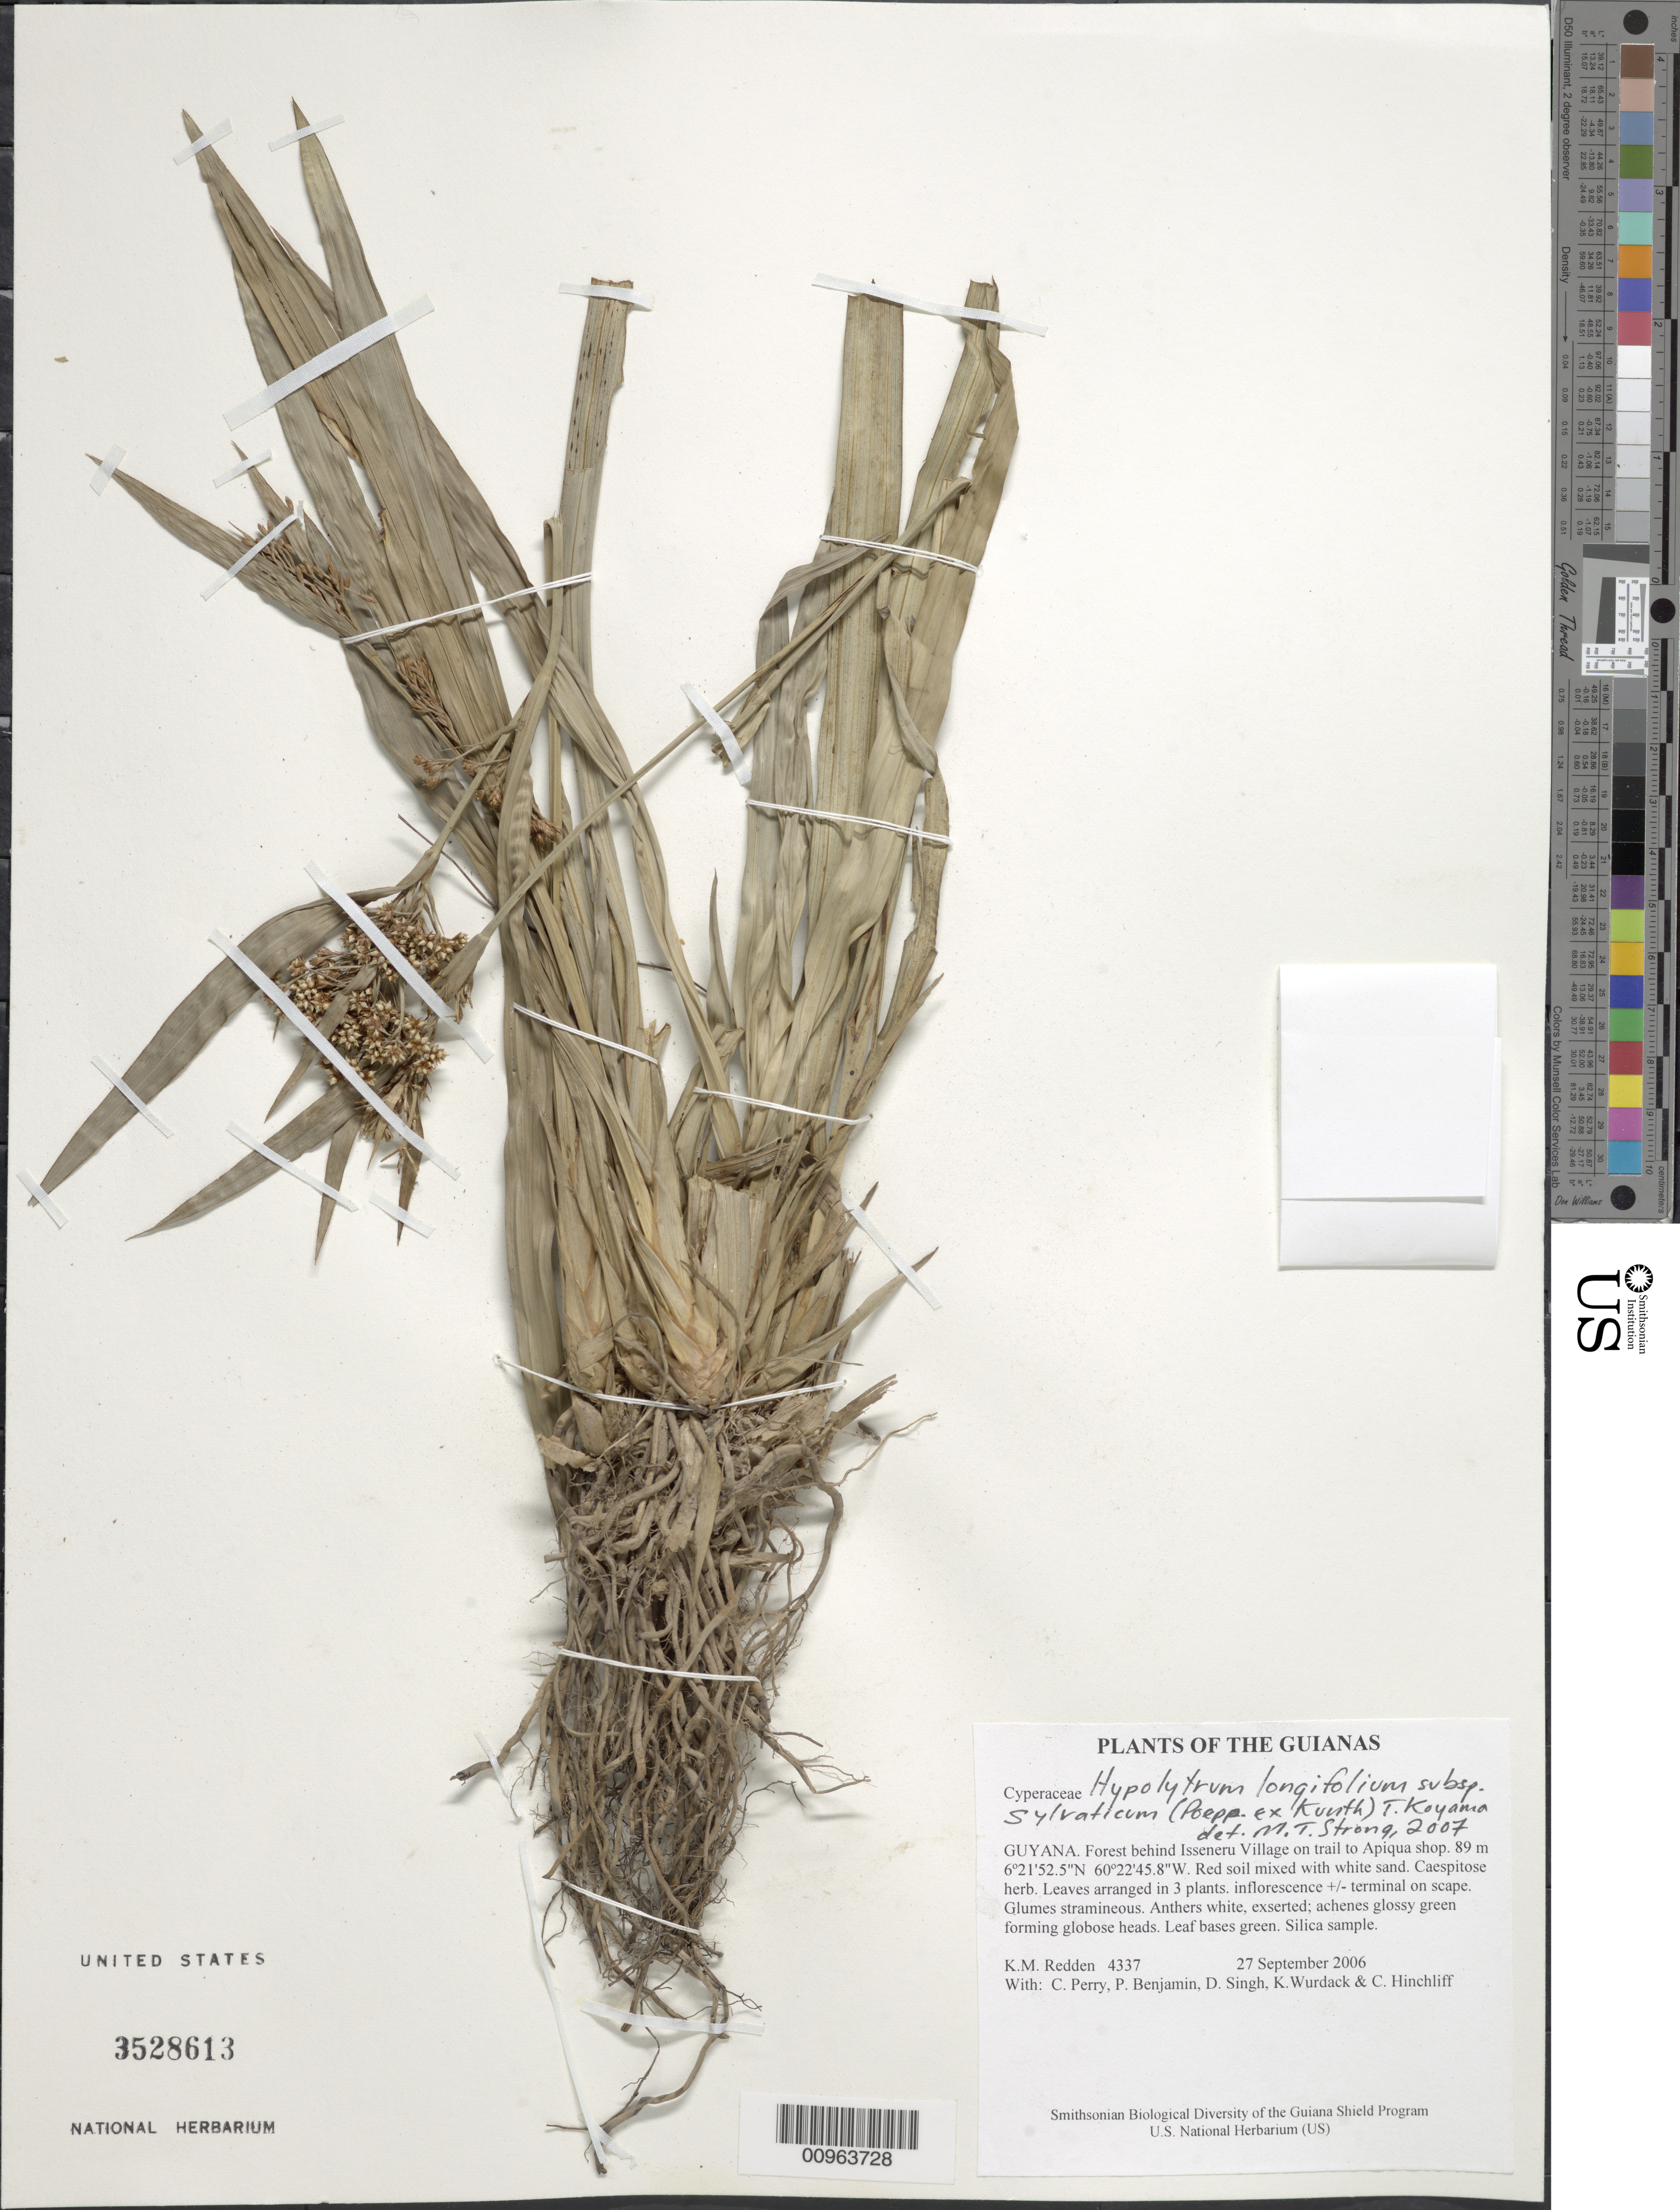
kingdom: Plantae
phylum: Tracheophyta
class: Liliopsida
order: Poales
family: Cyperaceae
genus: Hypolytrum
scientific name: Hypolytrum longifolium subsp. sylvaticum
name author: (Poepp. ex Kunth) T. Koyama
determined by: Strong, M. T., (US), Smithsonian Institution - National Museum of Natural History (UNITED STATES)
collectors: K. M. Redden, C. Perry, P. Benjamin, D. Singh, K. Wurdack & C. E. Hinchliff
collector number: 4337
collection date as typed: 27 September 2006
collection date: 2006-09-27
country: Guyana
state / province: Cuyuni-Mazaruni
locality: Forest behind Isseneru Village on trail to Apiqua shop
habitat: Red soil mixed with white sand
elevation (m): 89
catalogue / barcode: US 3528613